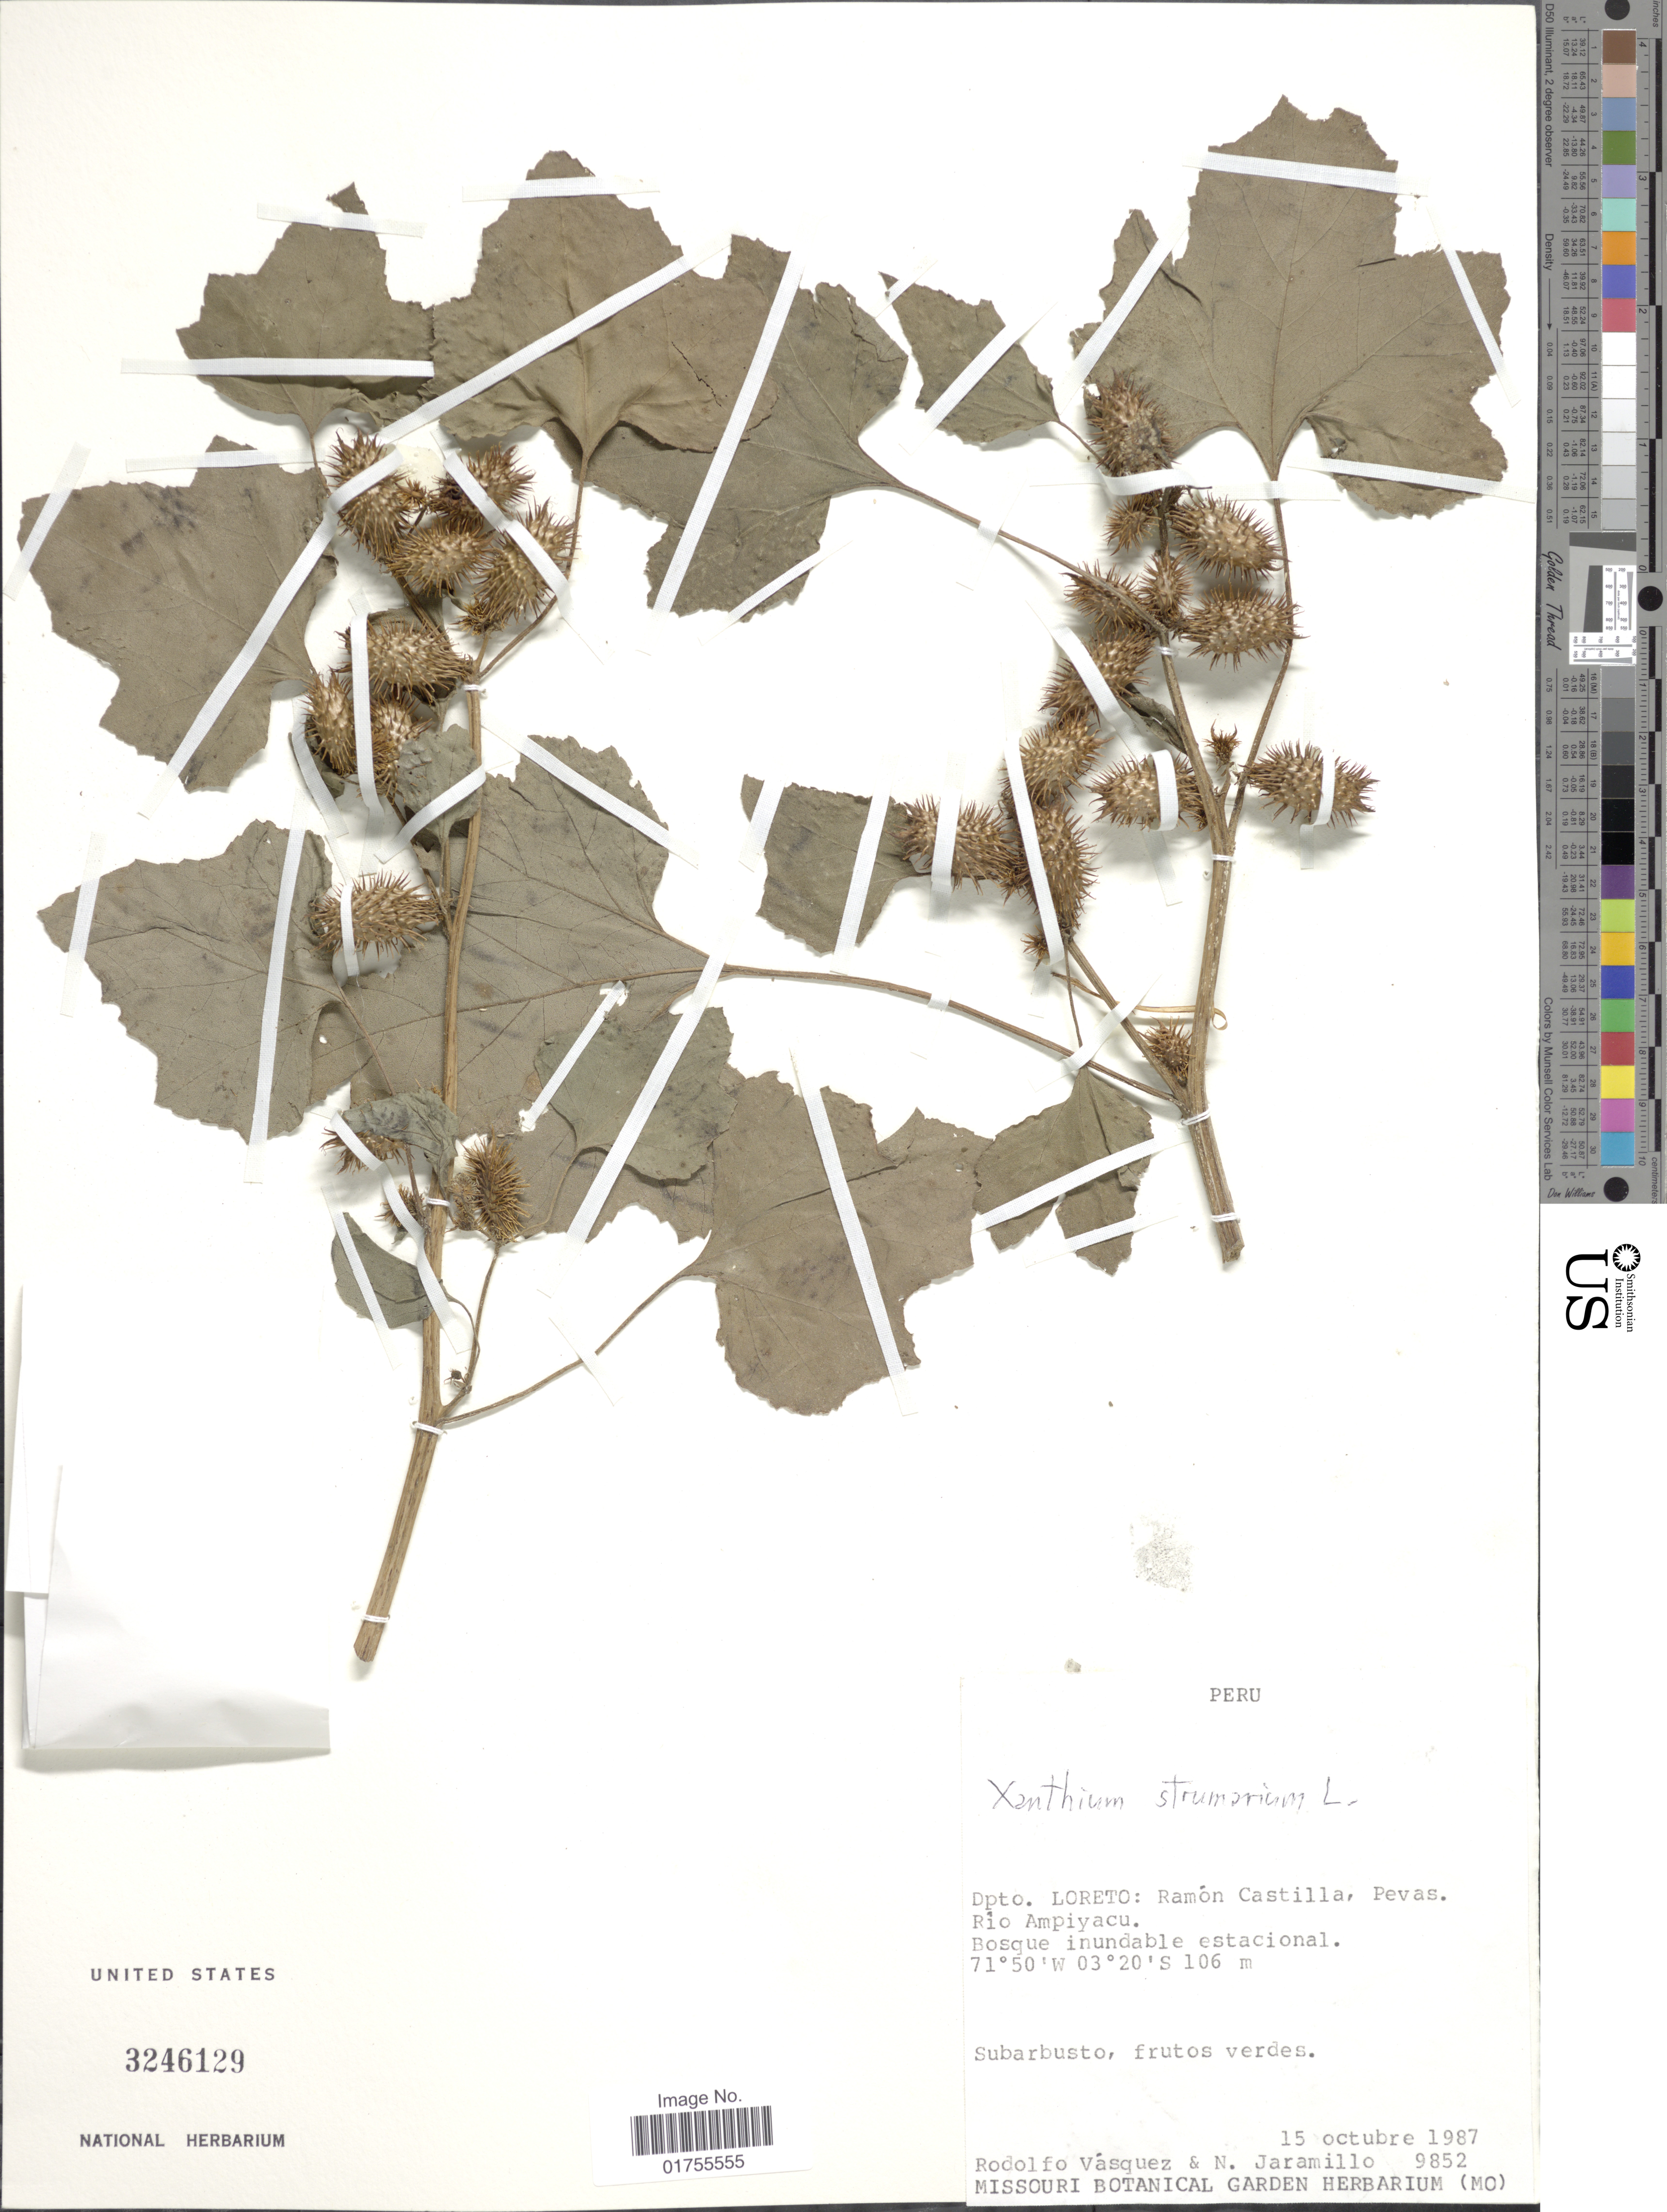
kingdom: Plantae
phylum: Tracheophyta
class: Magnoliopsida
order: Asterales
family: Asteraceae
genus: Xanthium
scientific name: Xanthium strumarium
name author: L.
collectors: R. Vásquez & N. Jaramillo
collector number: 9852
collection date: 1987-10-15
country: Peru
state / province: Loreto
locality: Dpto. Loreto: Ramon Castilla, Pevas, Rio Ampiyacu, Bosque inundable estacional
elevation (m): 106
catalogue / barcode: US 3246129